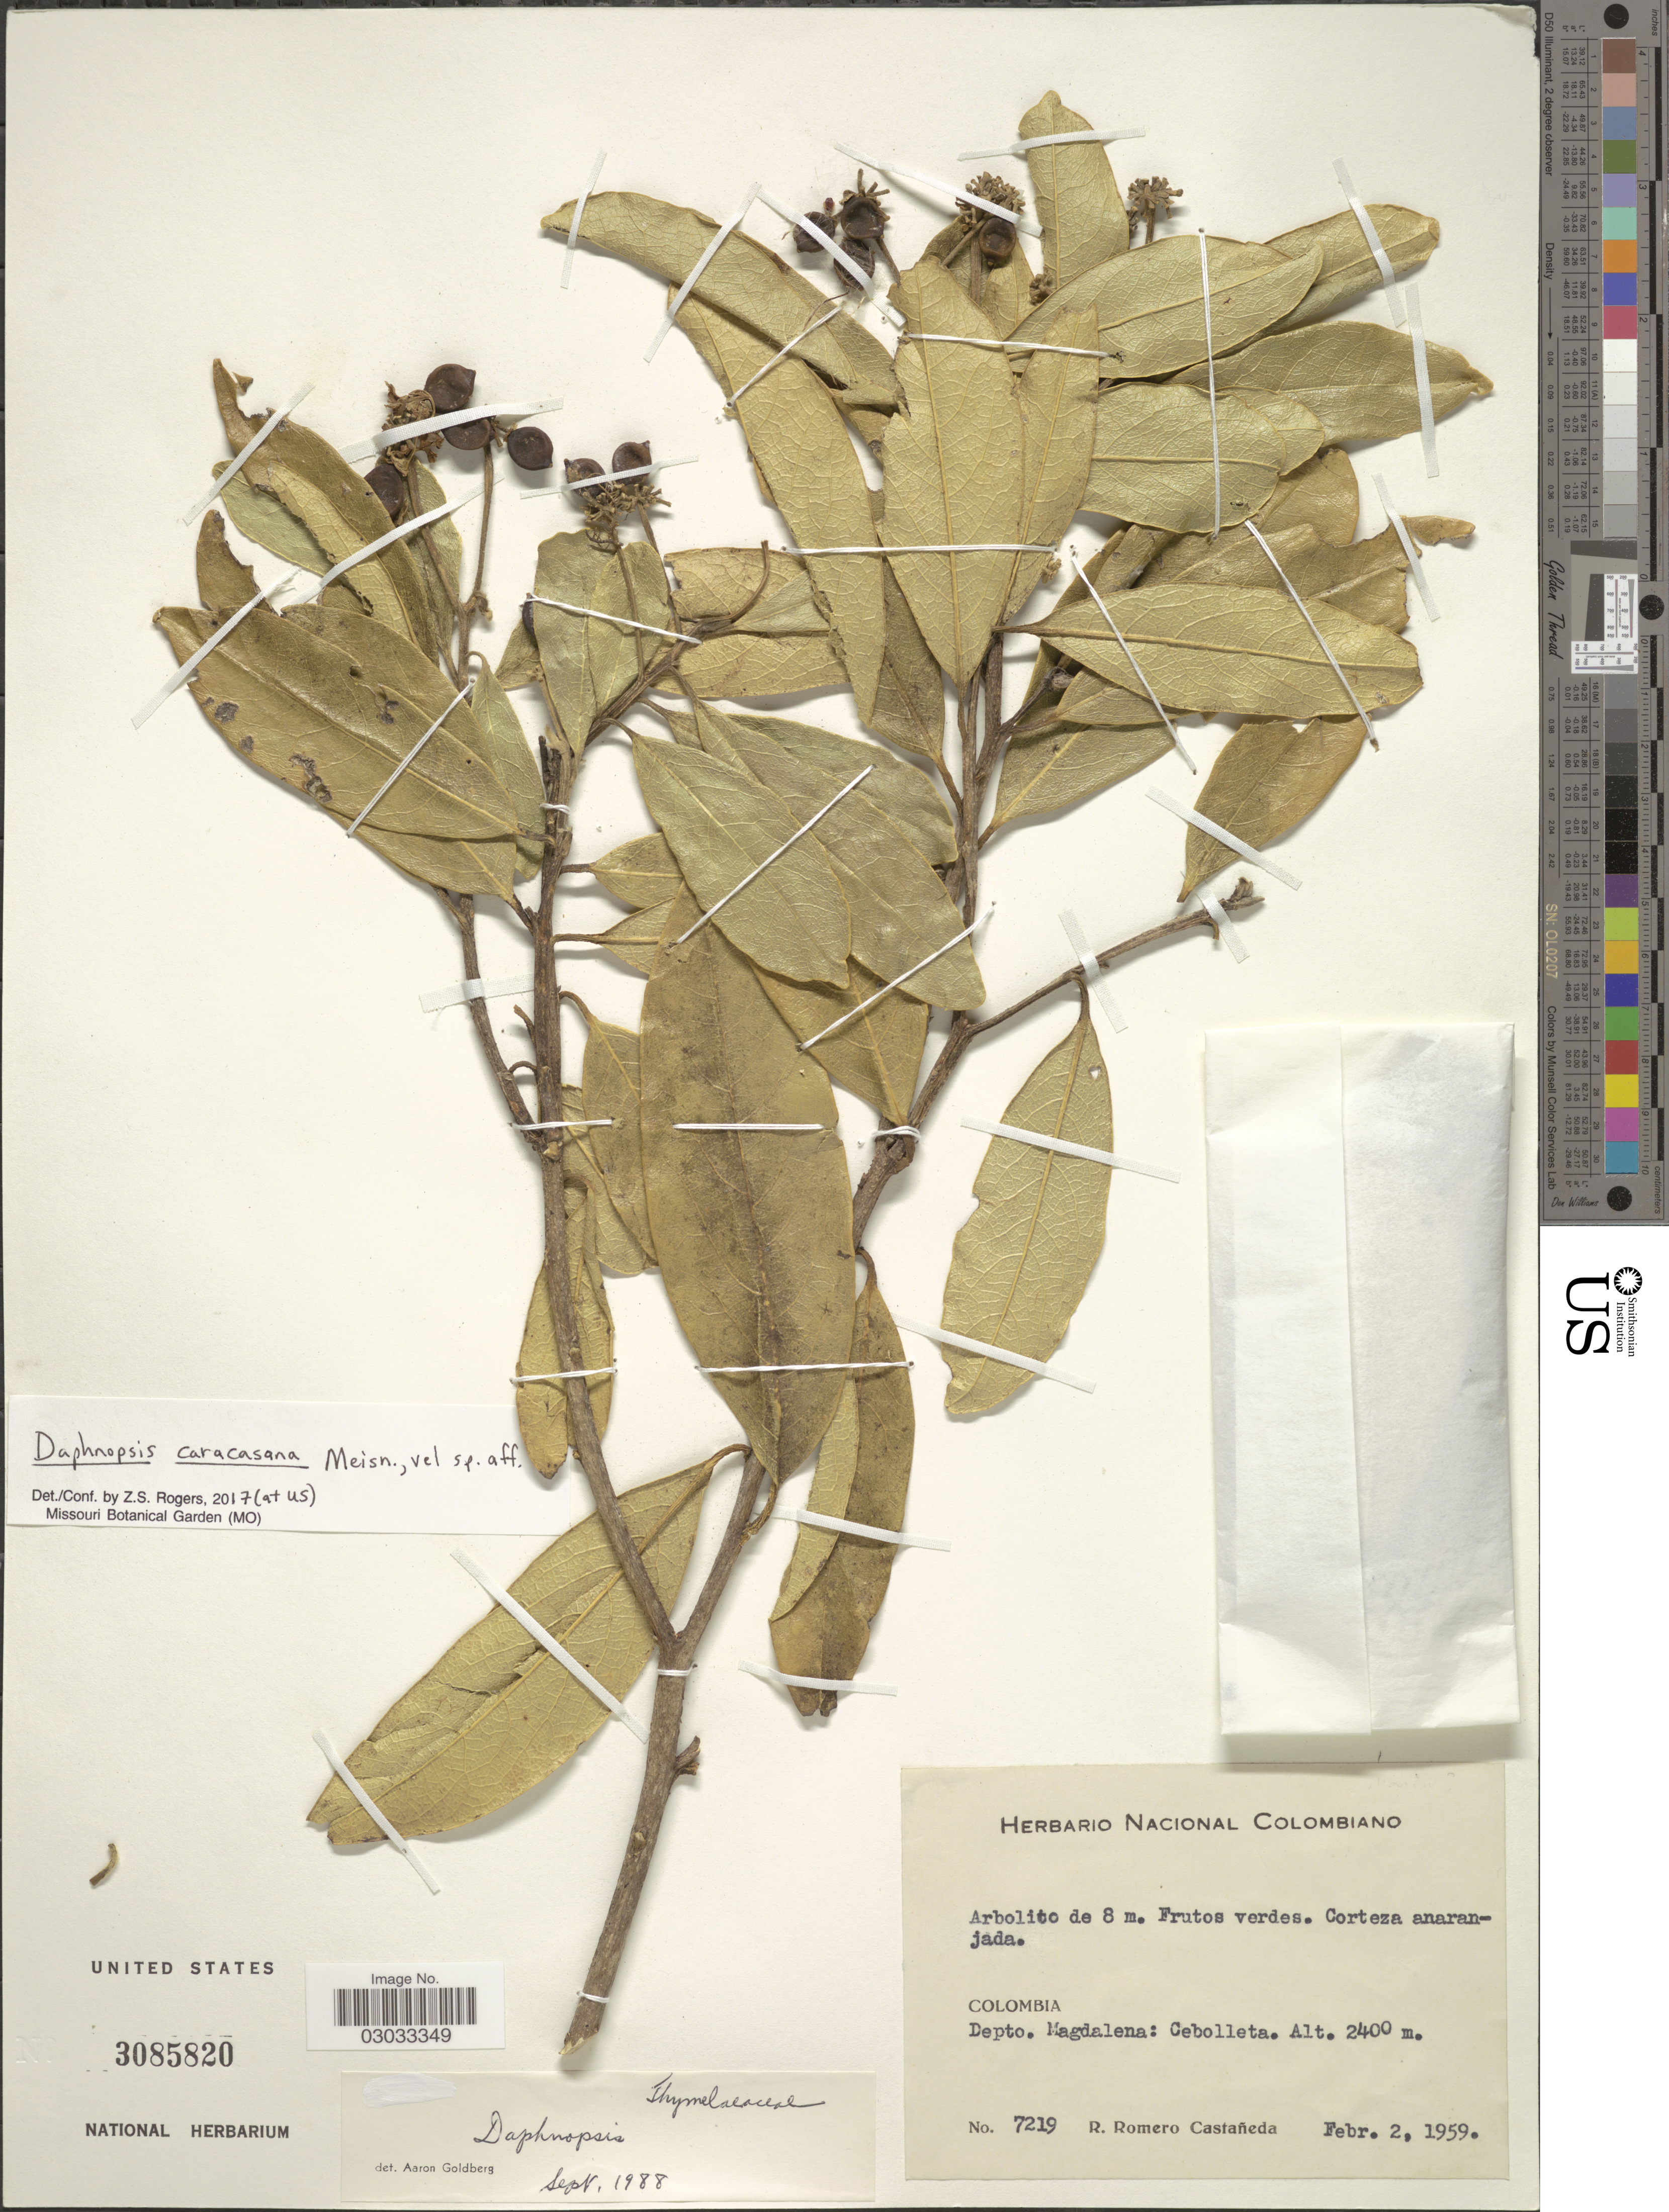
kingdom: Plantae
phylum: Tracheophyta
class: Magnoliopsida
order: Malvales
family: Thymelaeaceae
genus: Daphnopsis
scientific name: Daphnopsis caracasana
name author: Meisn.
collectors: R. Romero Castañeda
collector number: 7219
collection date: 1959-02-02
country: Colombia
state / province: Magdalena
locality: Depto. Magdalena: Cebolleta.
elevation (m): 2400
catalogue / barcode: US 3085820